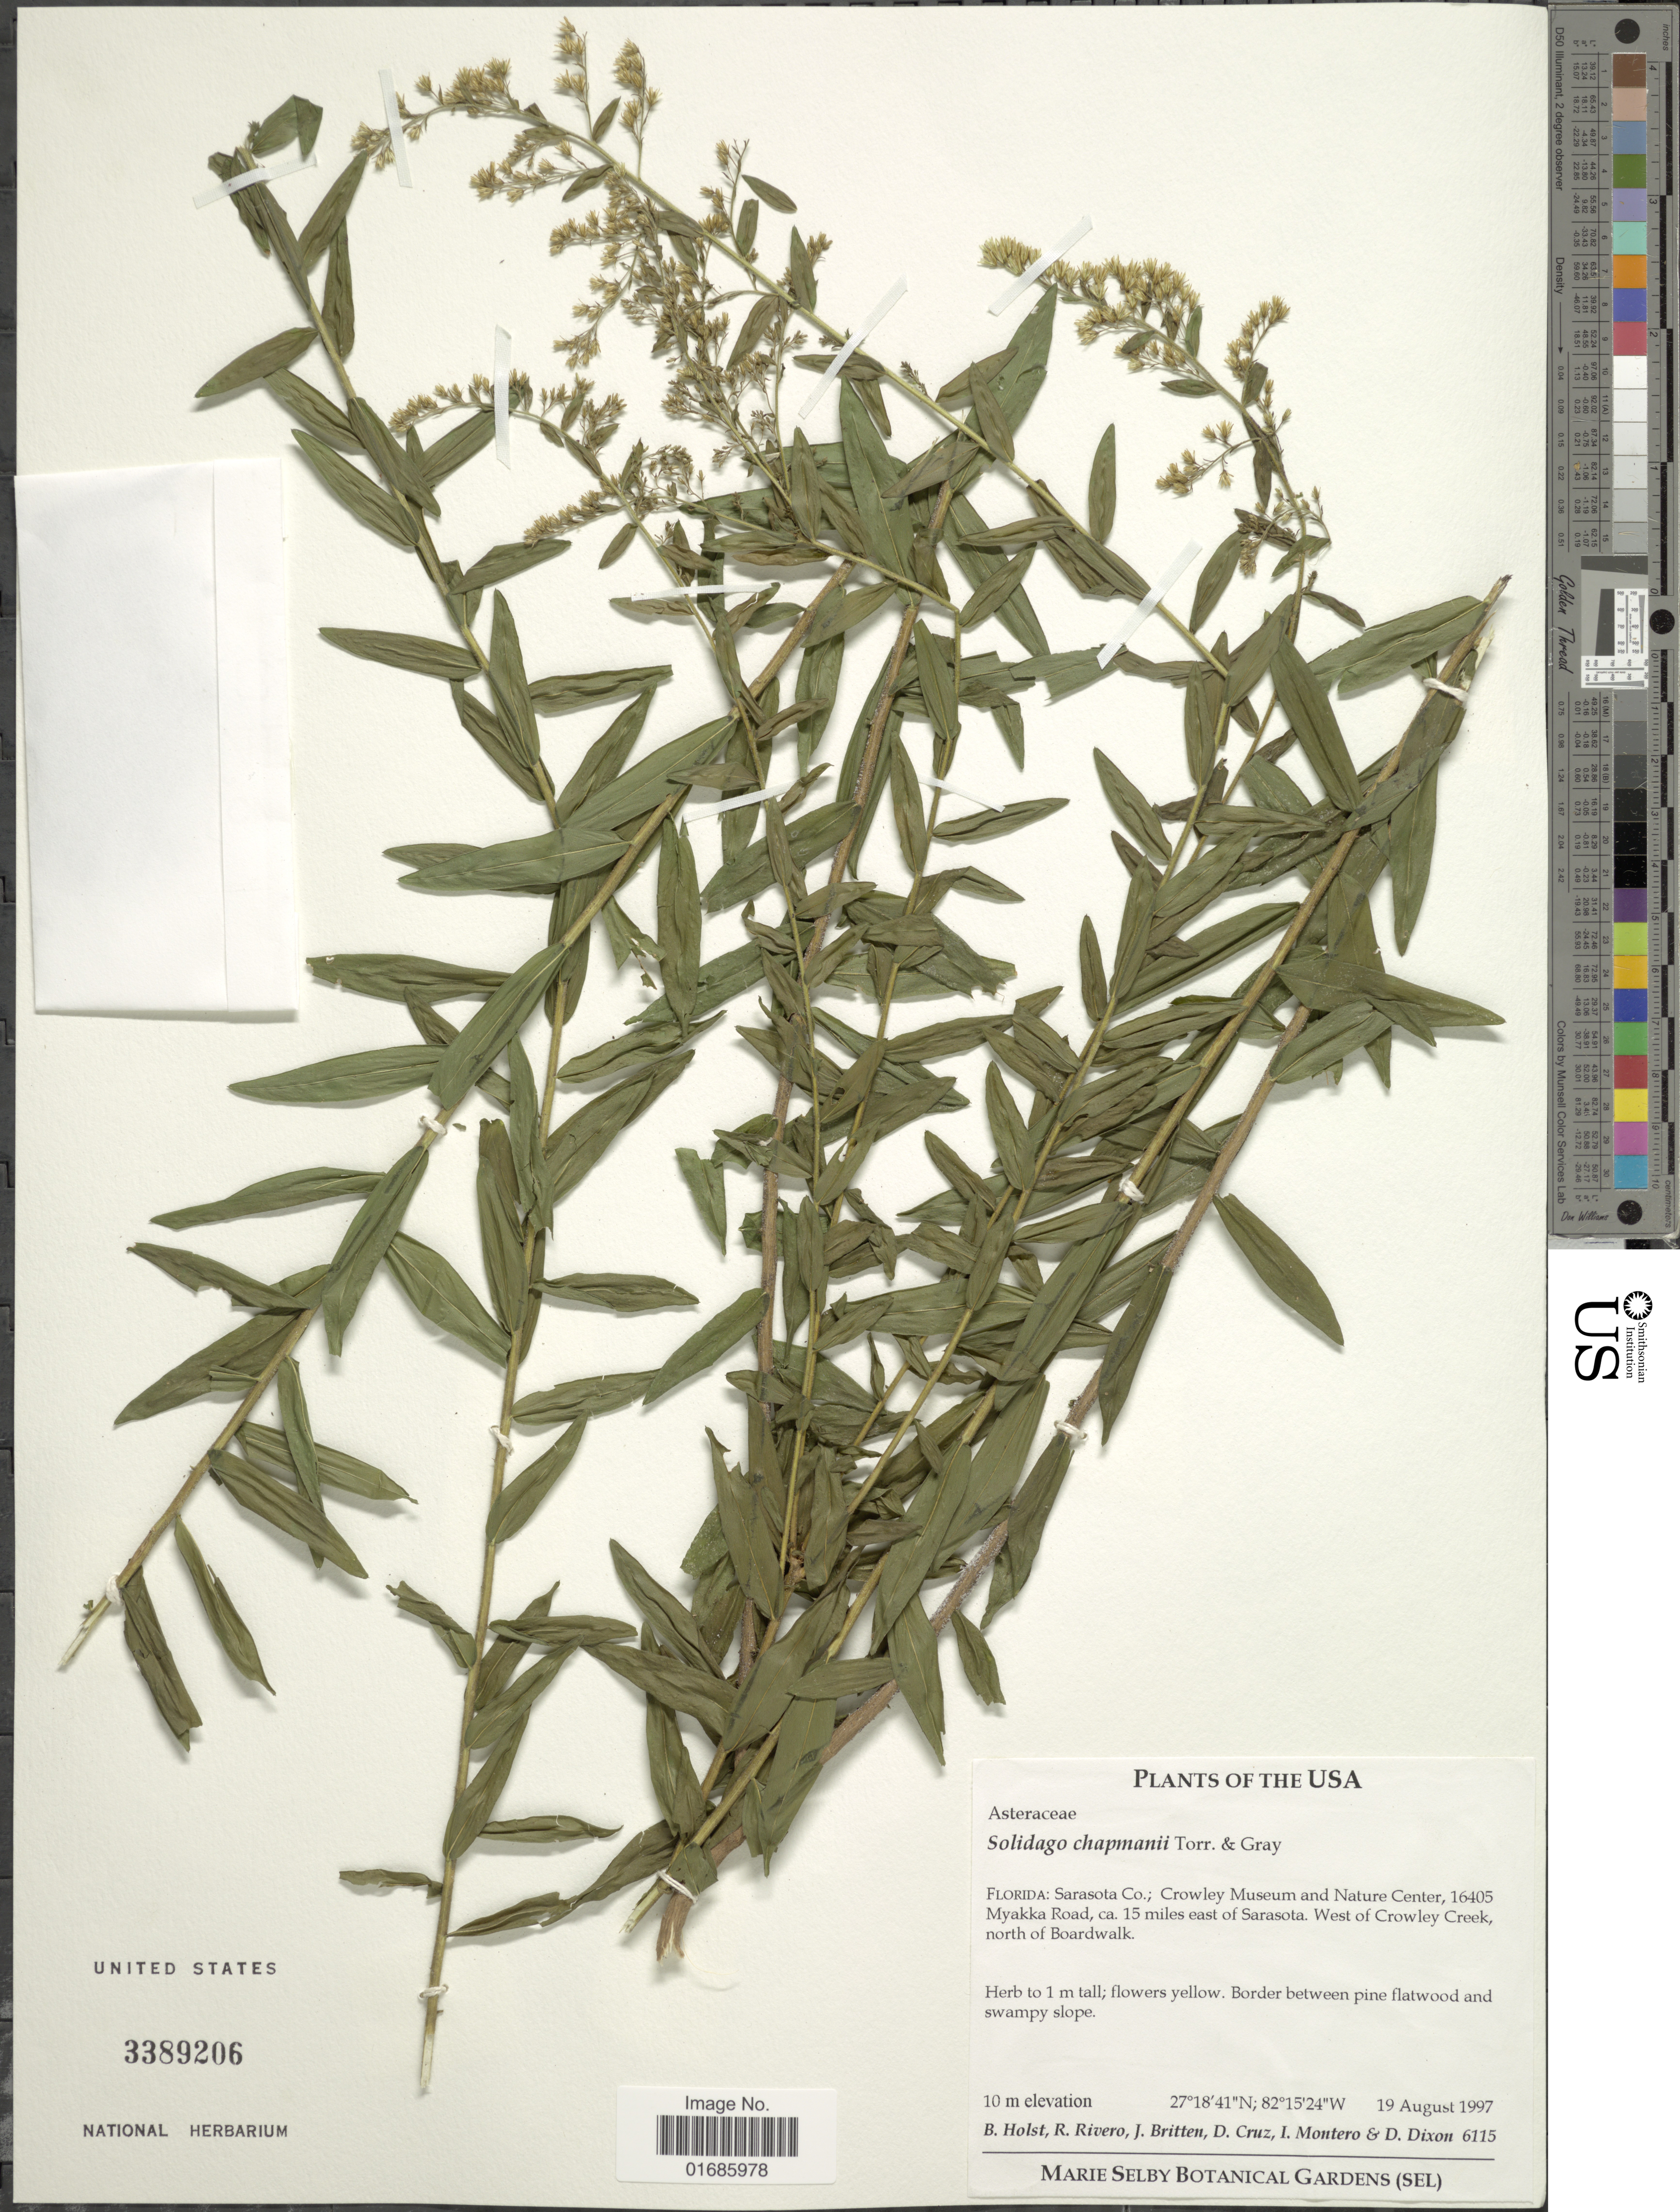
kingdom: Plantae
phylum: Tracheophyta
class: Magnoliopsida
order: Asterales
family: Asteraceae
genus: Solidago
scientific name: Solidago chapmanii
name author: Torr. & A. Gray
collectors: B. Holst, R. Rivero, J. Britten, D. Cruz & et al.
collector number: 6115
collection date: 1997-08-19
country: United States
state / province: Florida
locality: USA, Sarasota Co., Crowley Museum and Nature Center, 16405 Myakka Road, ca 15 miles east of Sarasota, West of Crowley Creek, north of Boardwalk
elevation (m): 10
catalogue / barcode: US 3389206